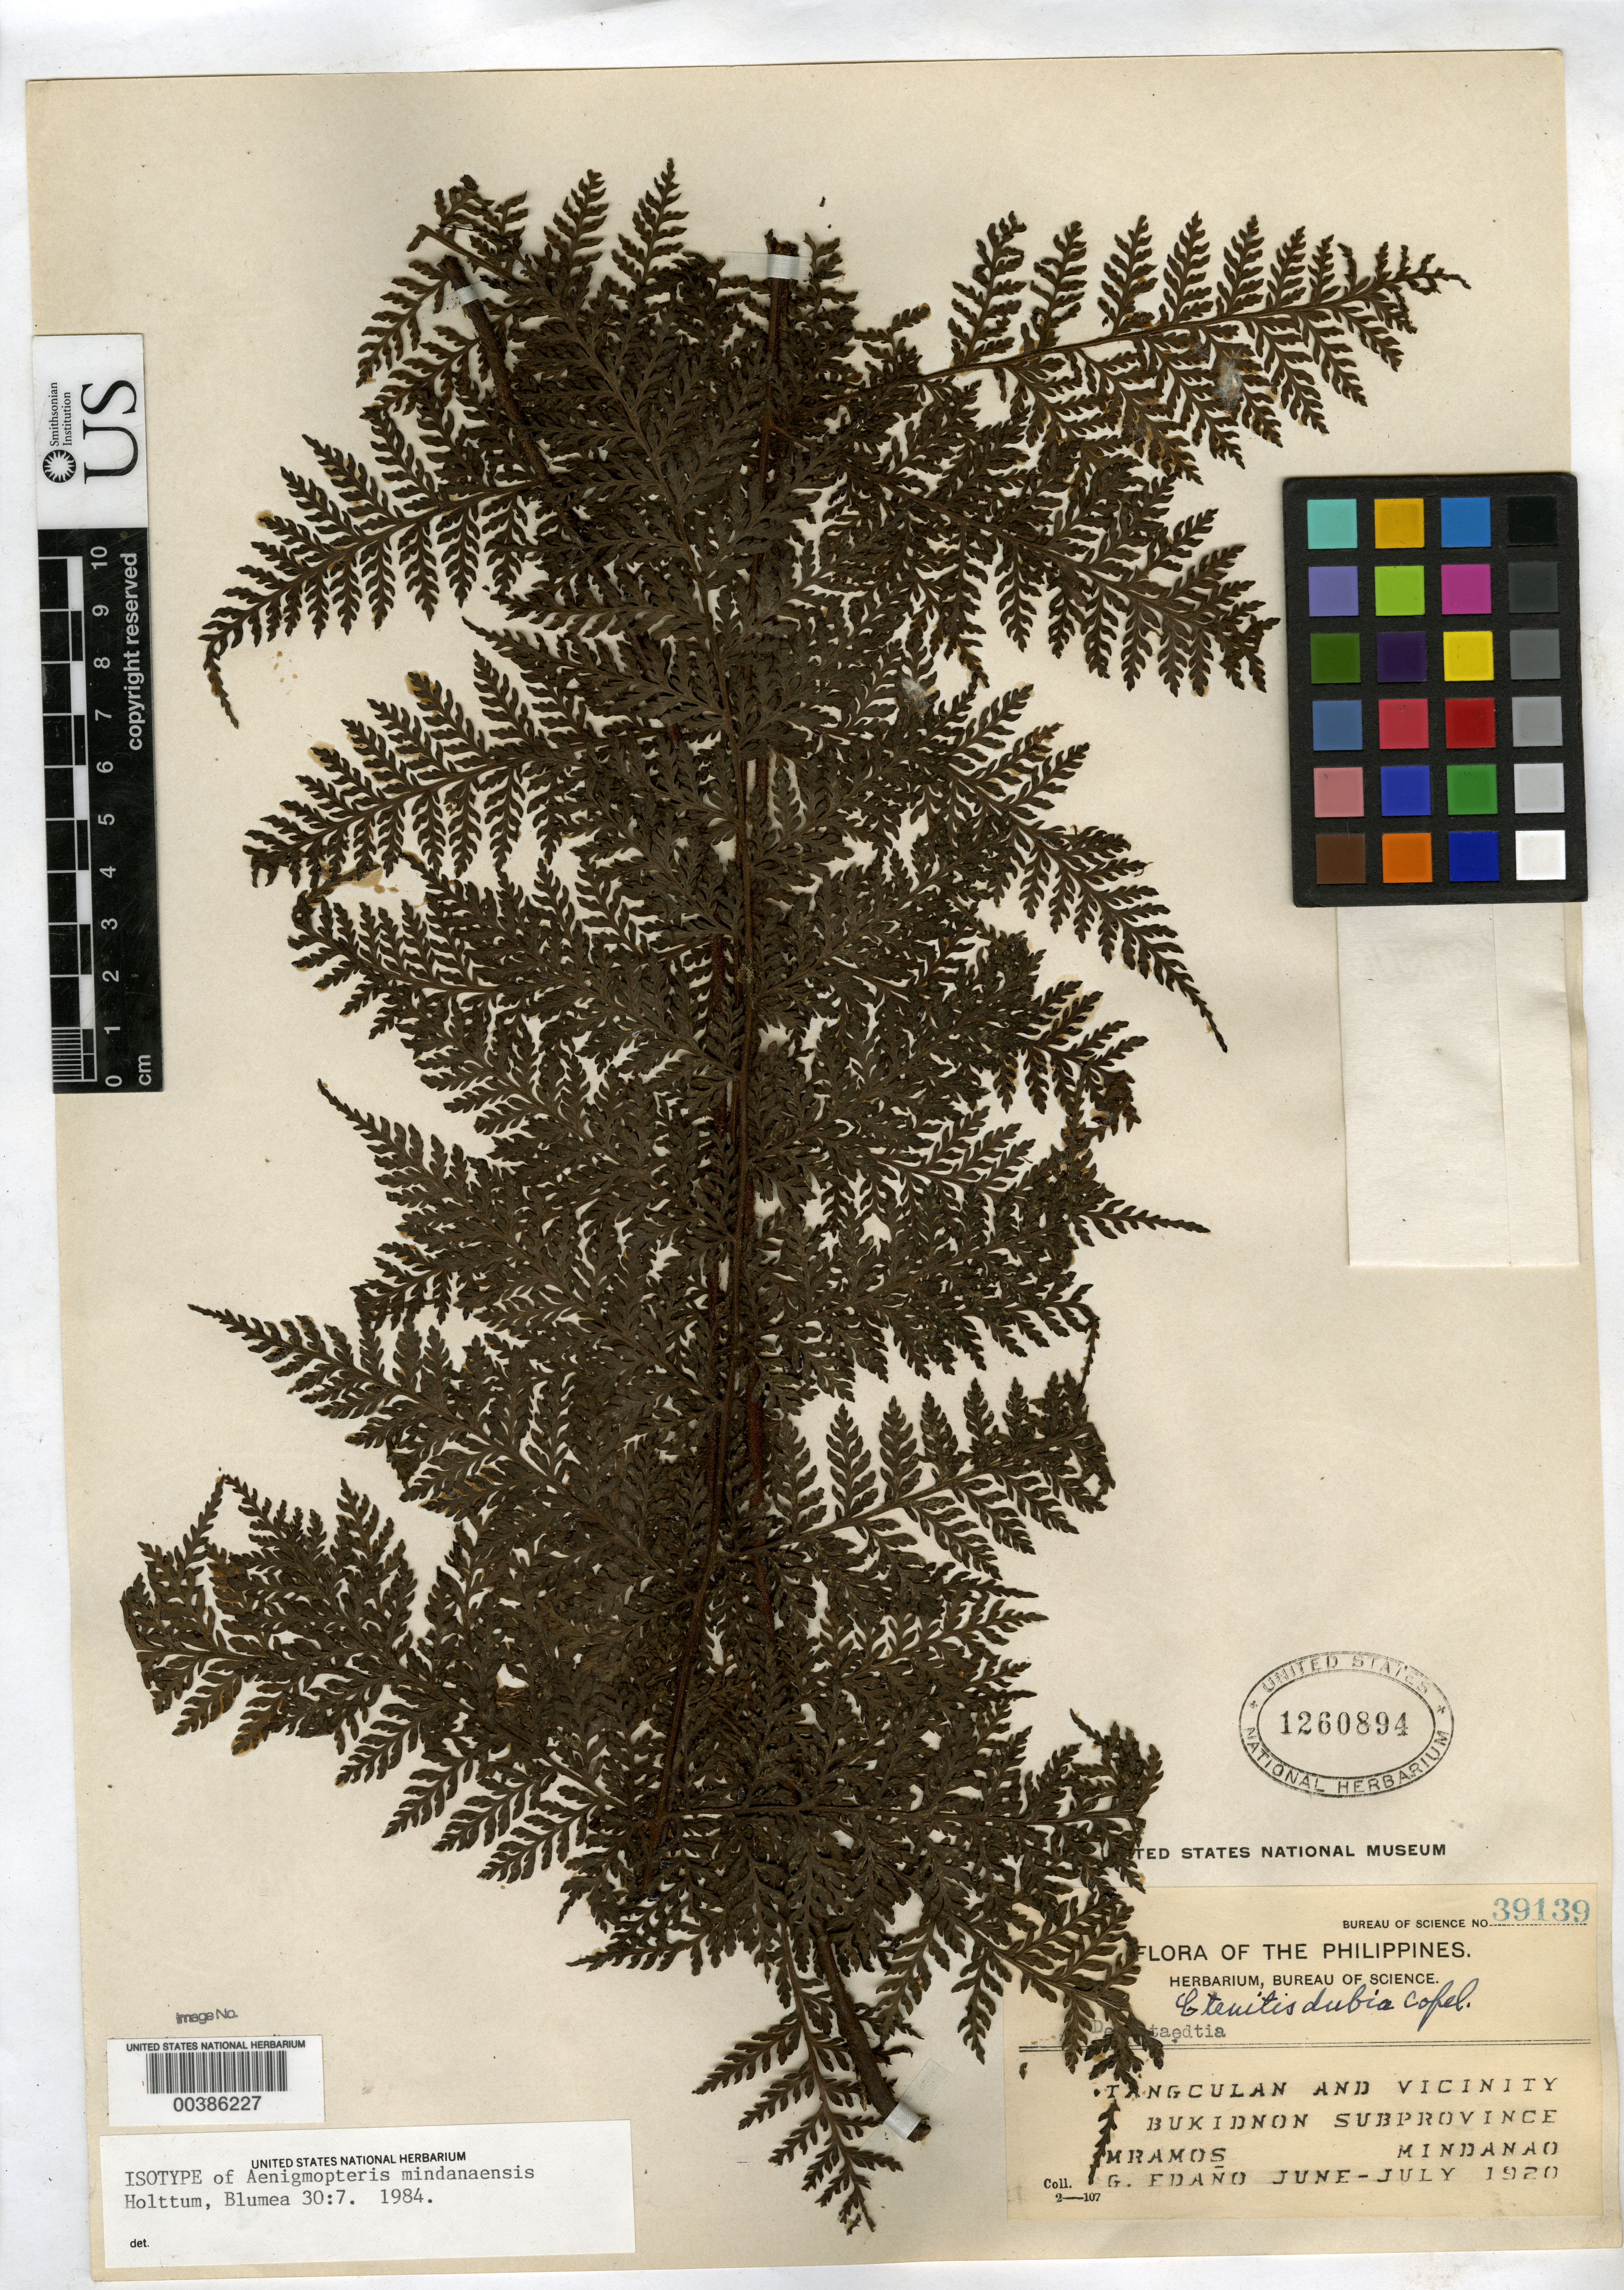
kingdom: Plantae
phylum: Tracheophyta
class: Polypodiopsida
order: Polypodiales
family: Tectariaceae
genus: Aenigmopteris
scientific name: Aenigmopteris mindanaensis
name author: Holttum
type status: Isotype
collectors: G. E. Edaño & M. Ramos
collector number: Bur. Sci. 39139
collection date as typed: Jun 1920 to -- Jul 1920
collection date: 1920-06/1920-07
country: Philippines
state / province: Northern Mindanao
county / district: Bukidnon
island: Mindanao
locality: Tangculan and vicinity.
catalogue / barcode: US 1260894